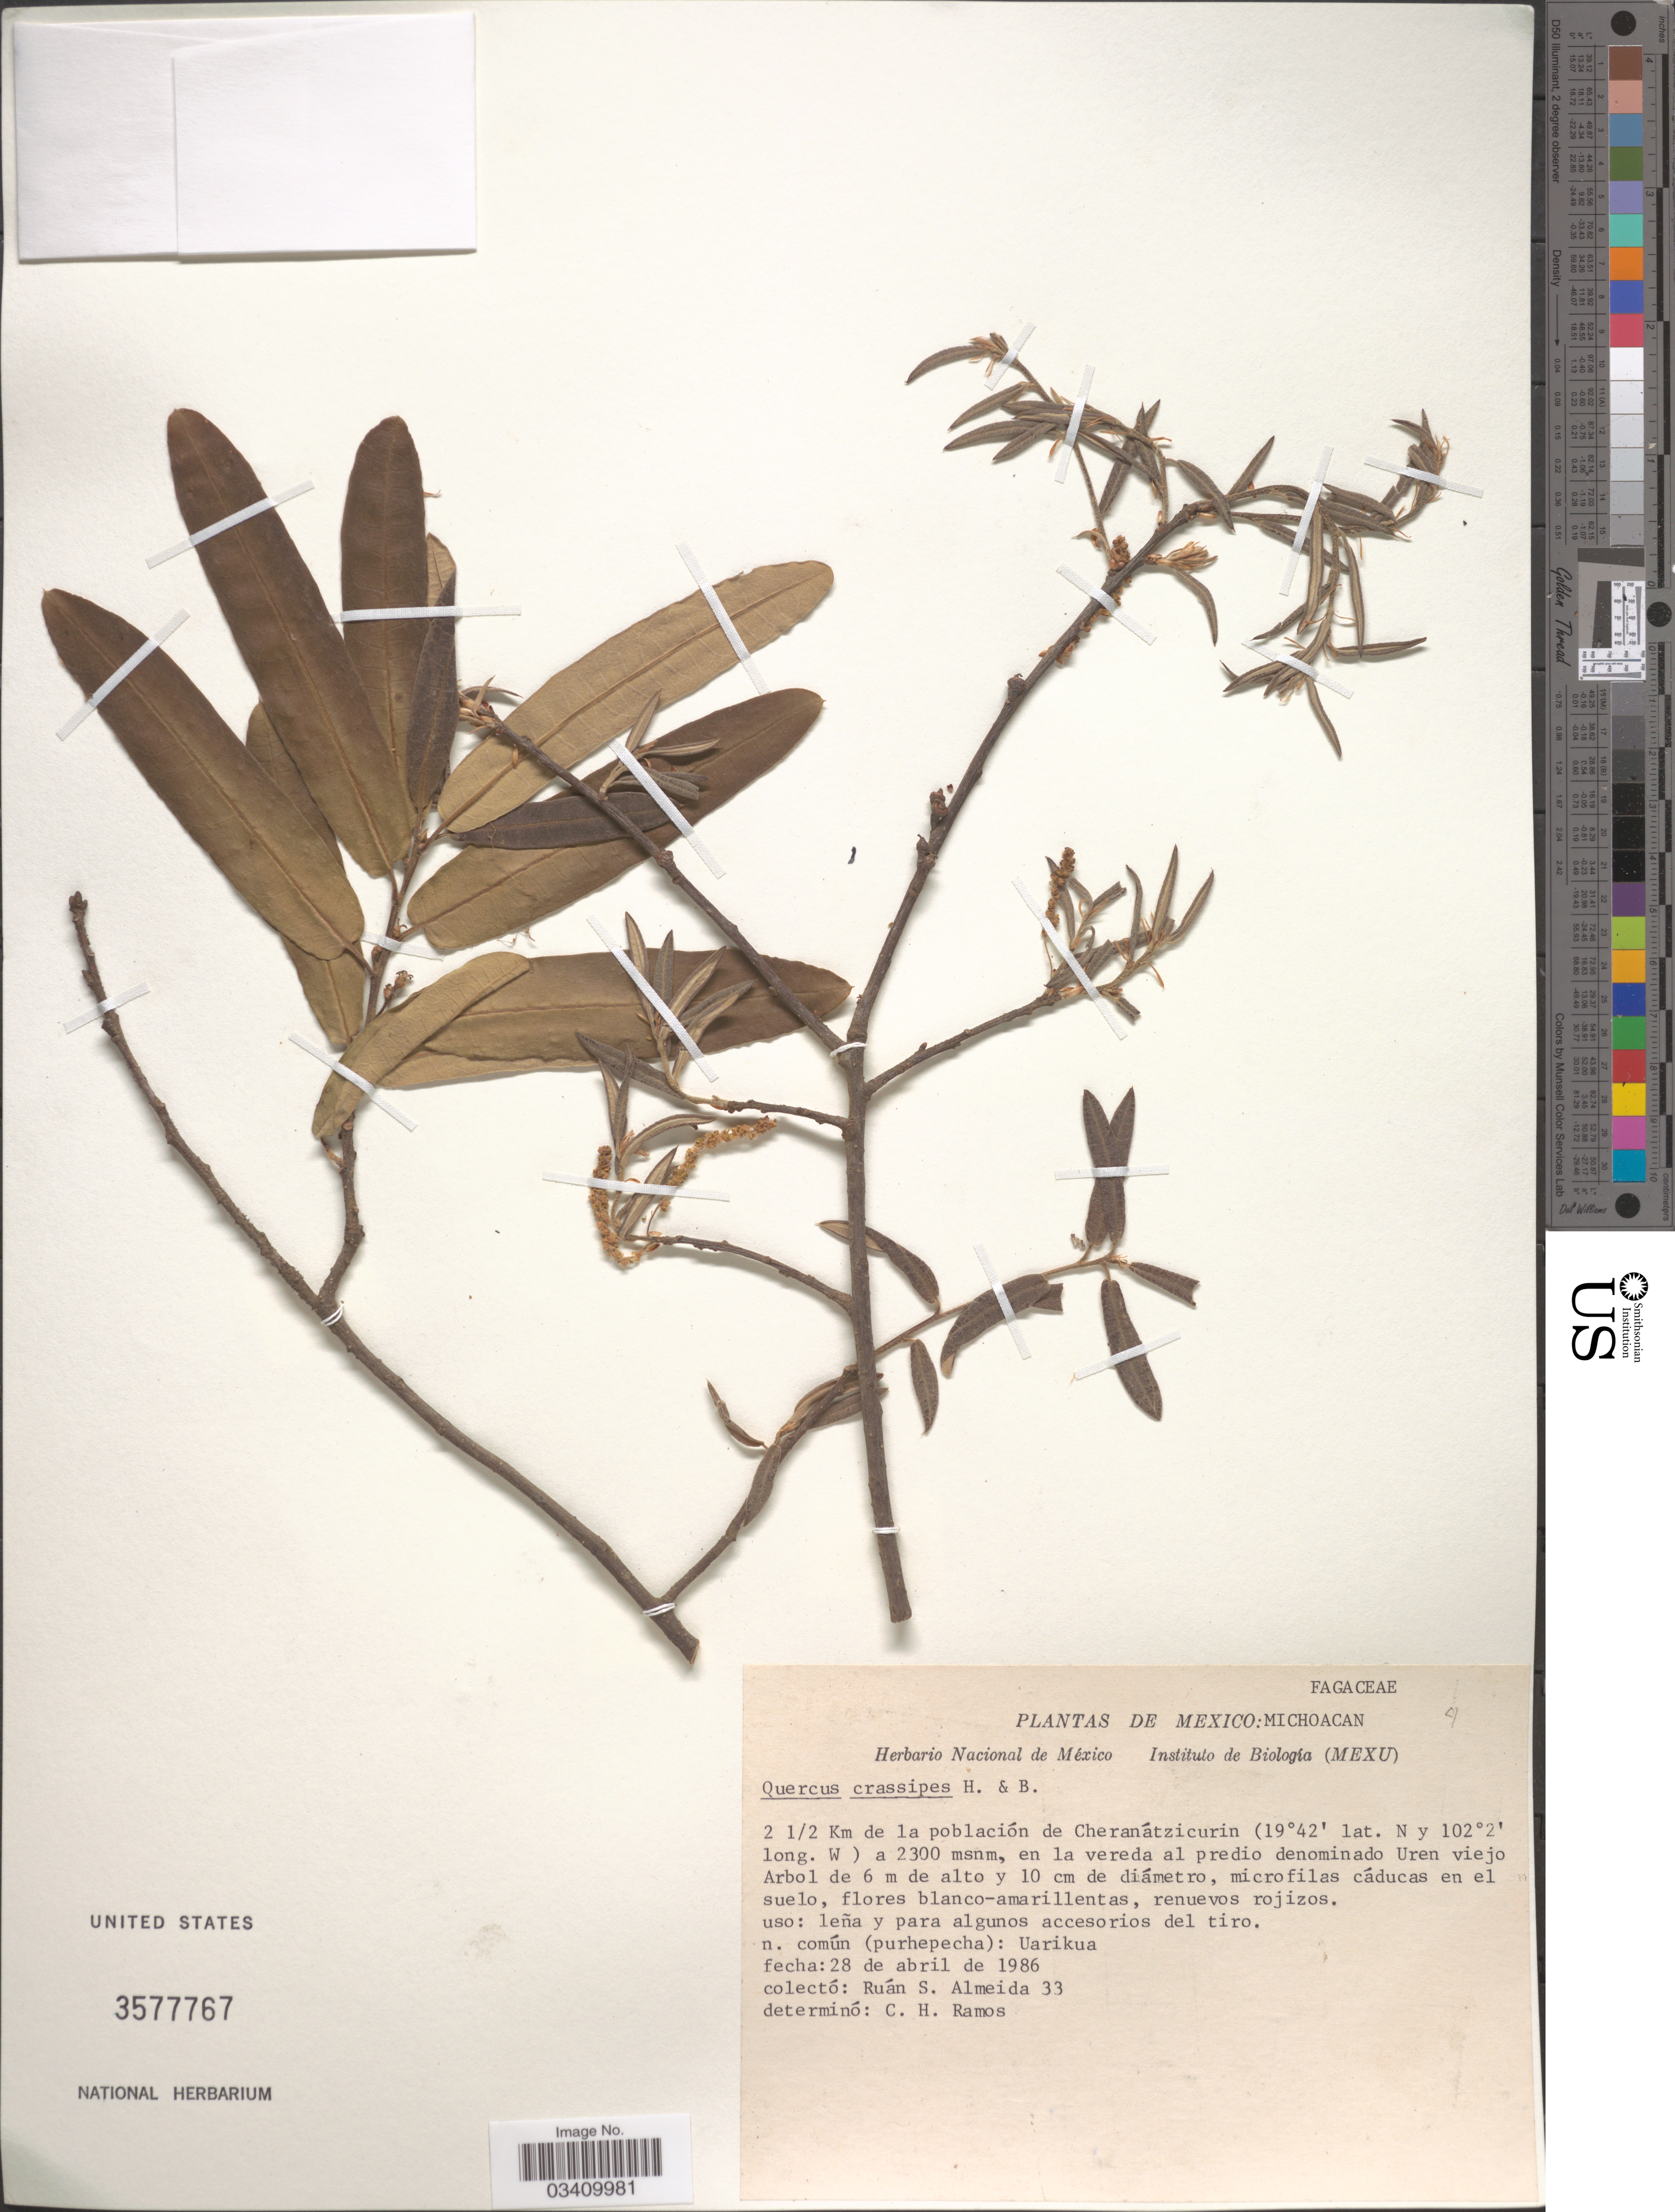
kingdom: Plantae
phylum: Tracheophyta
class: Magnoliopsida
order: Fagales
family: Fagaceae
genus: Quercus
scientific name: Quercus crassipes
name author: Humb. & Bonpl.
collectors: R. Almeida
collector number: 33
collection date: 1986-04-28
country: Mexico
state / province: Michoacán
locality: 2½ Km de la población de Cheranátzicurin.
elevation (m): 2300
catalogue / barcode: US 3577767